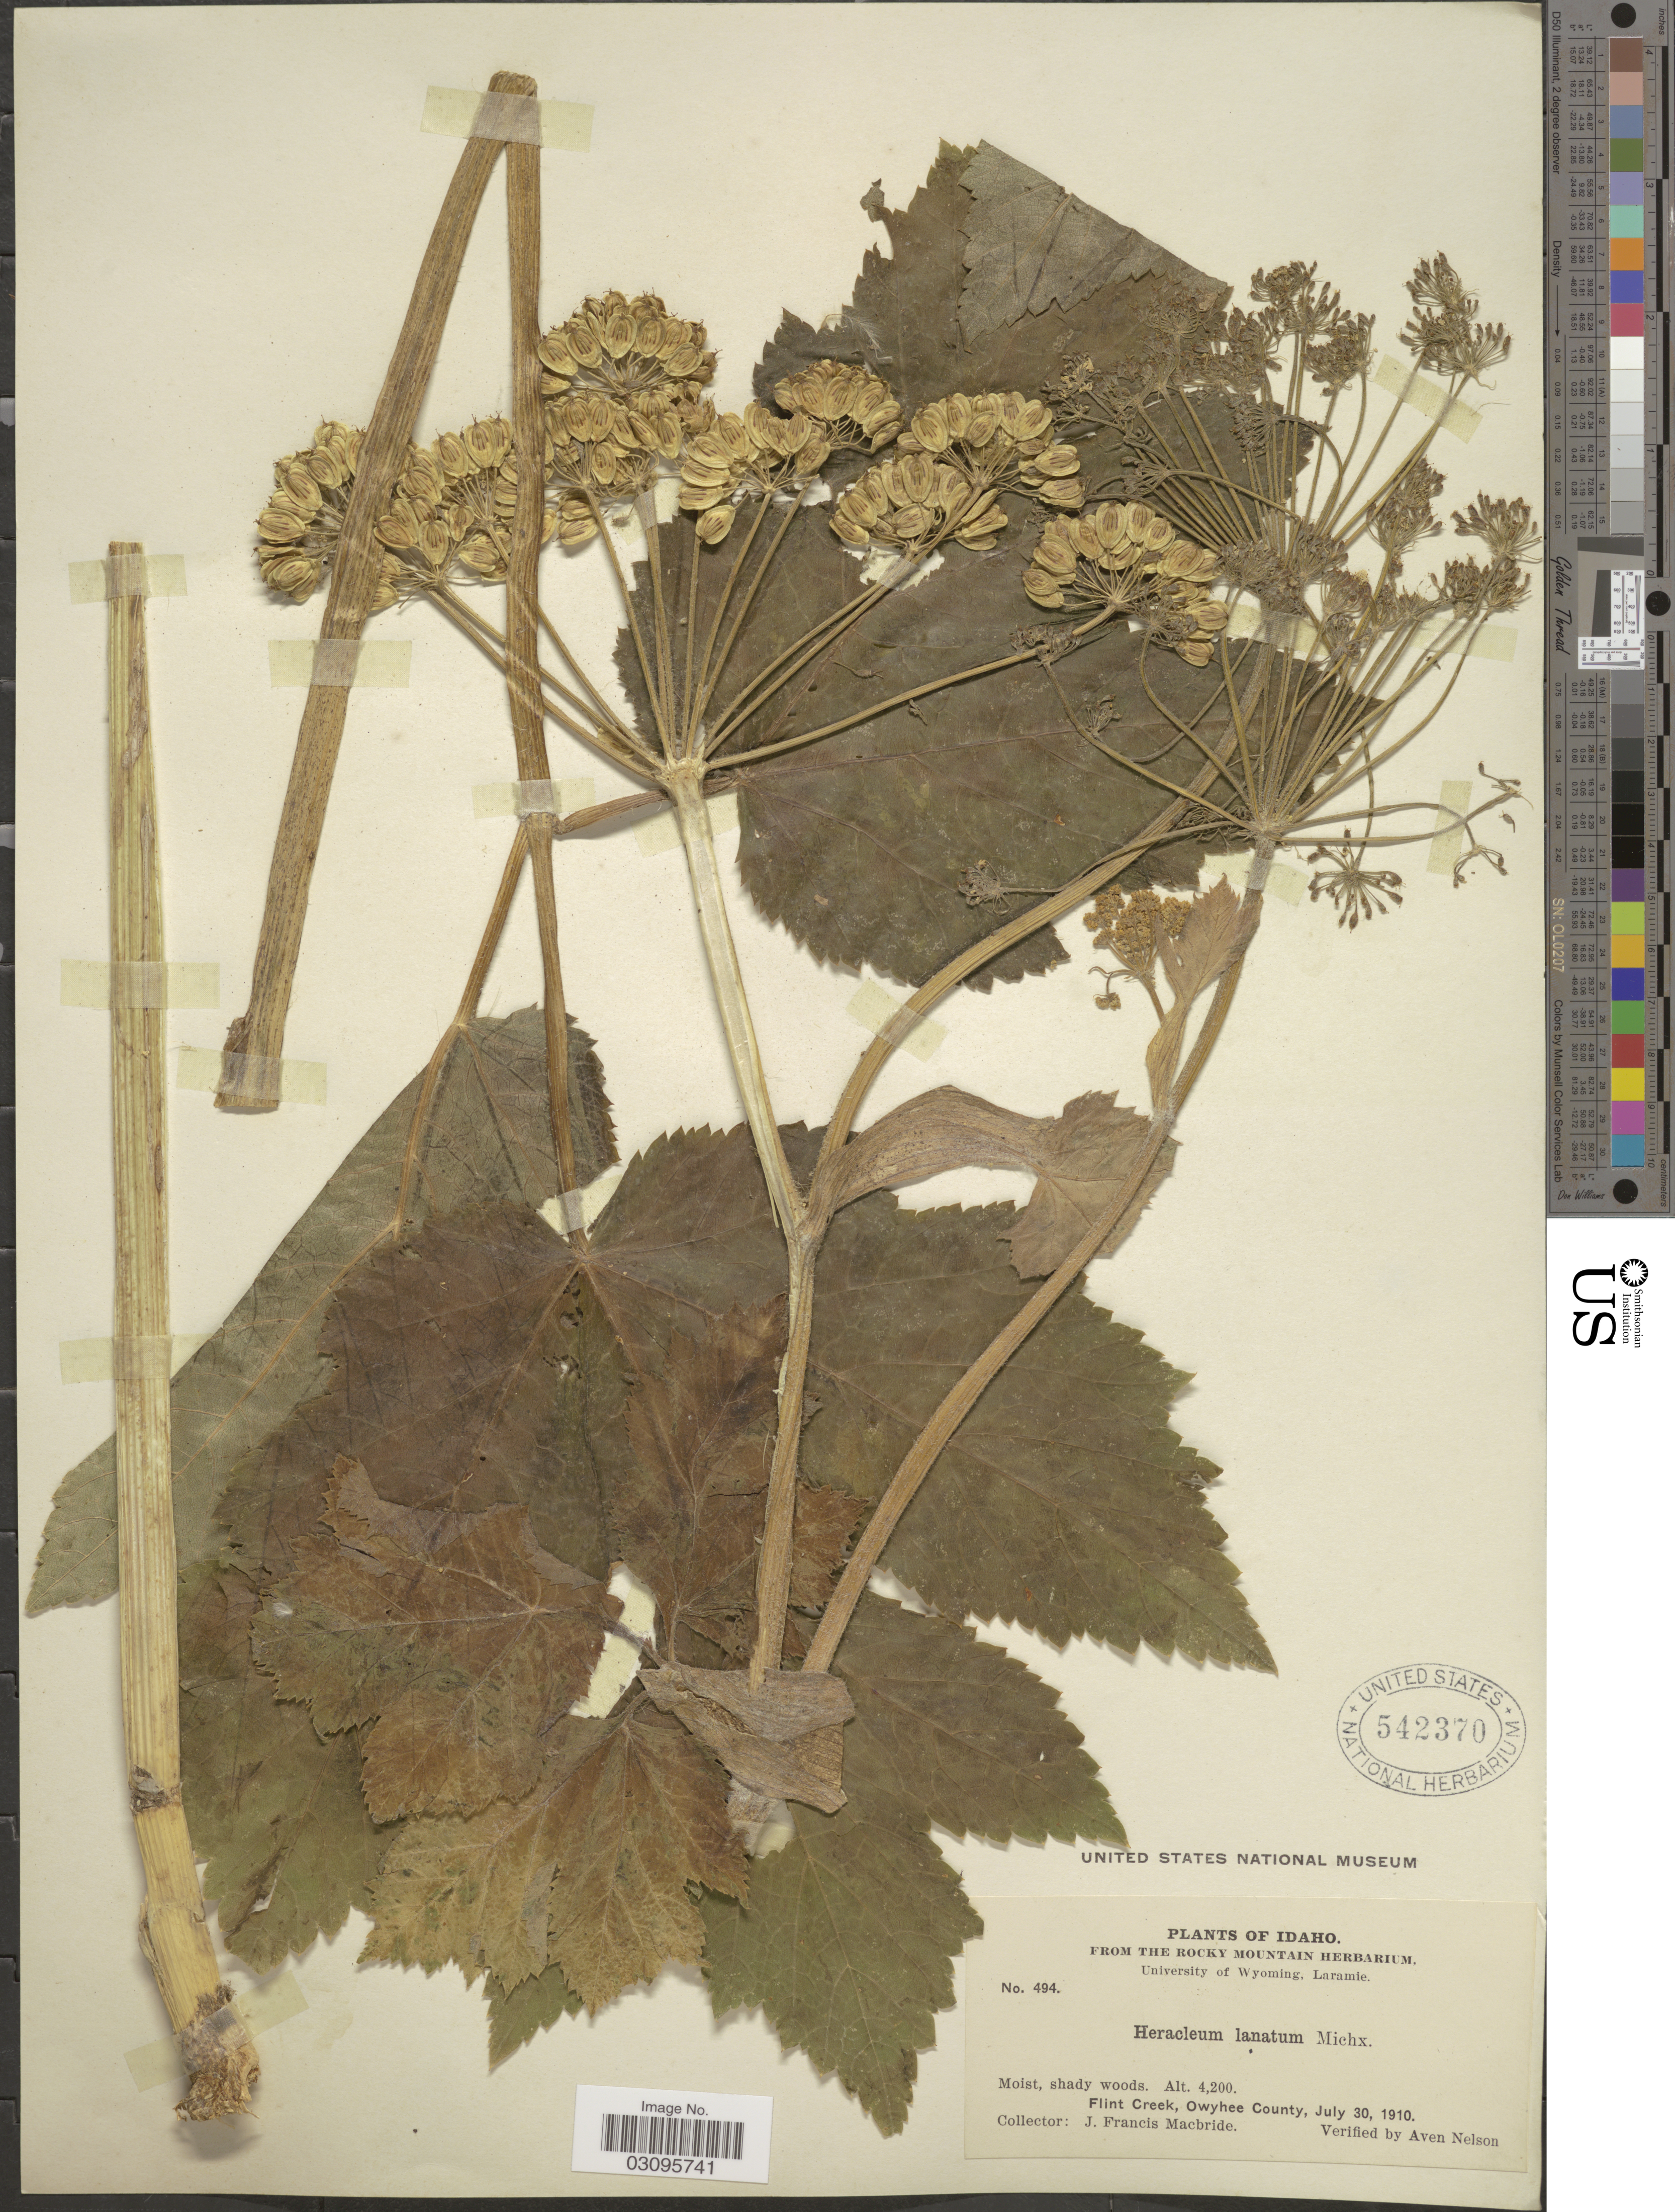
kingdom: Plantae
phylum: Tracheophyta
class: Magnoliopsida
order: Apiales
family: Apiaceae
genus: Heracleum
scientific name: Heracleum lanatum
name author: Michx.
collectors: J. F. Macbride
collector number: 494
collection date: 1910-07-30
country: United States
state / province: Idaho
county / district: Owyhee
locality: Flint Creek.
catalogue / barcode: US 542370